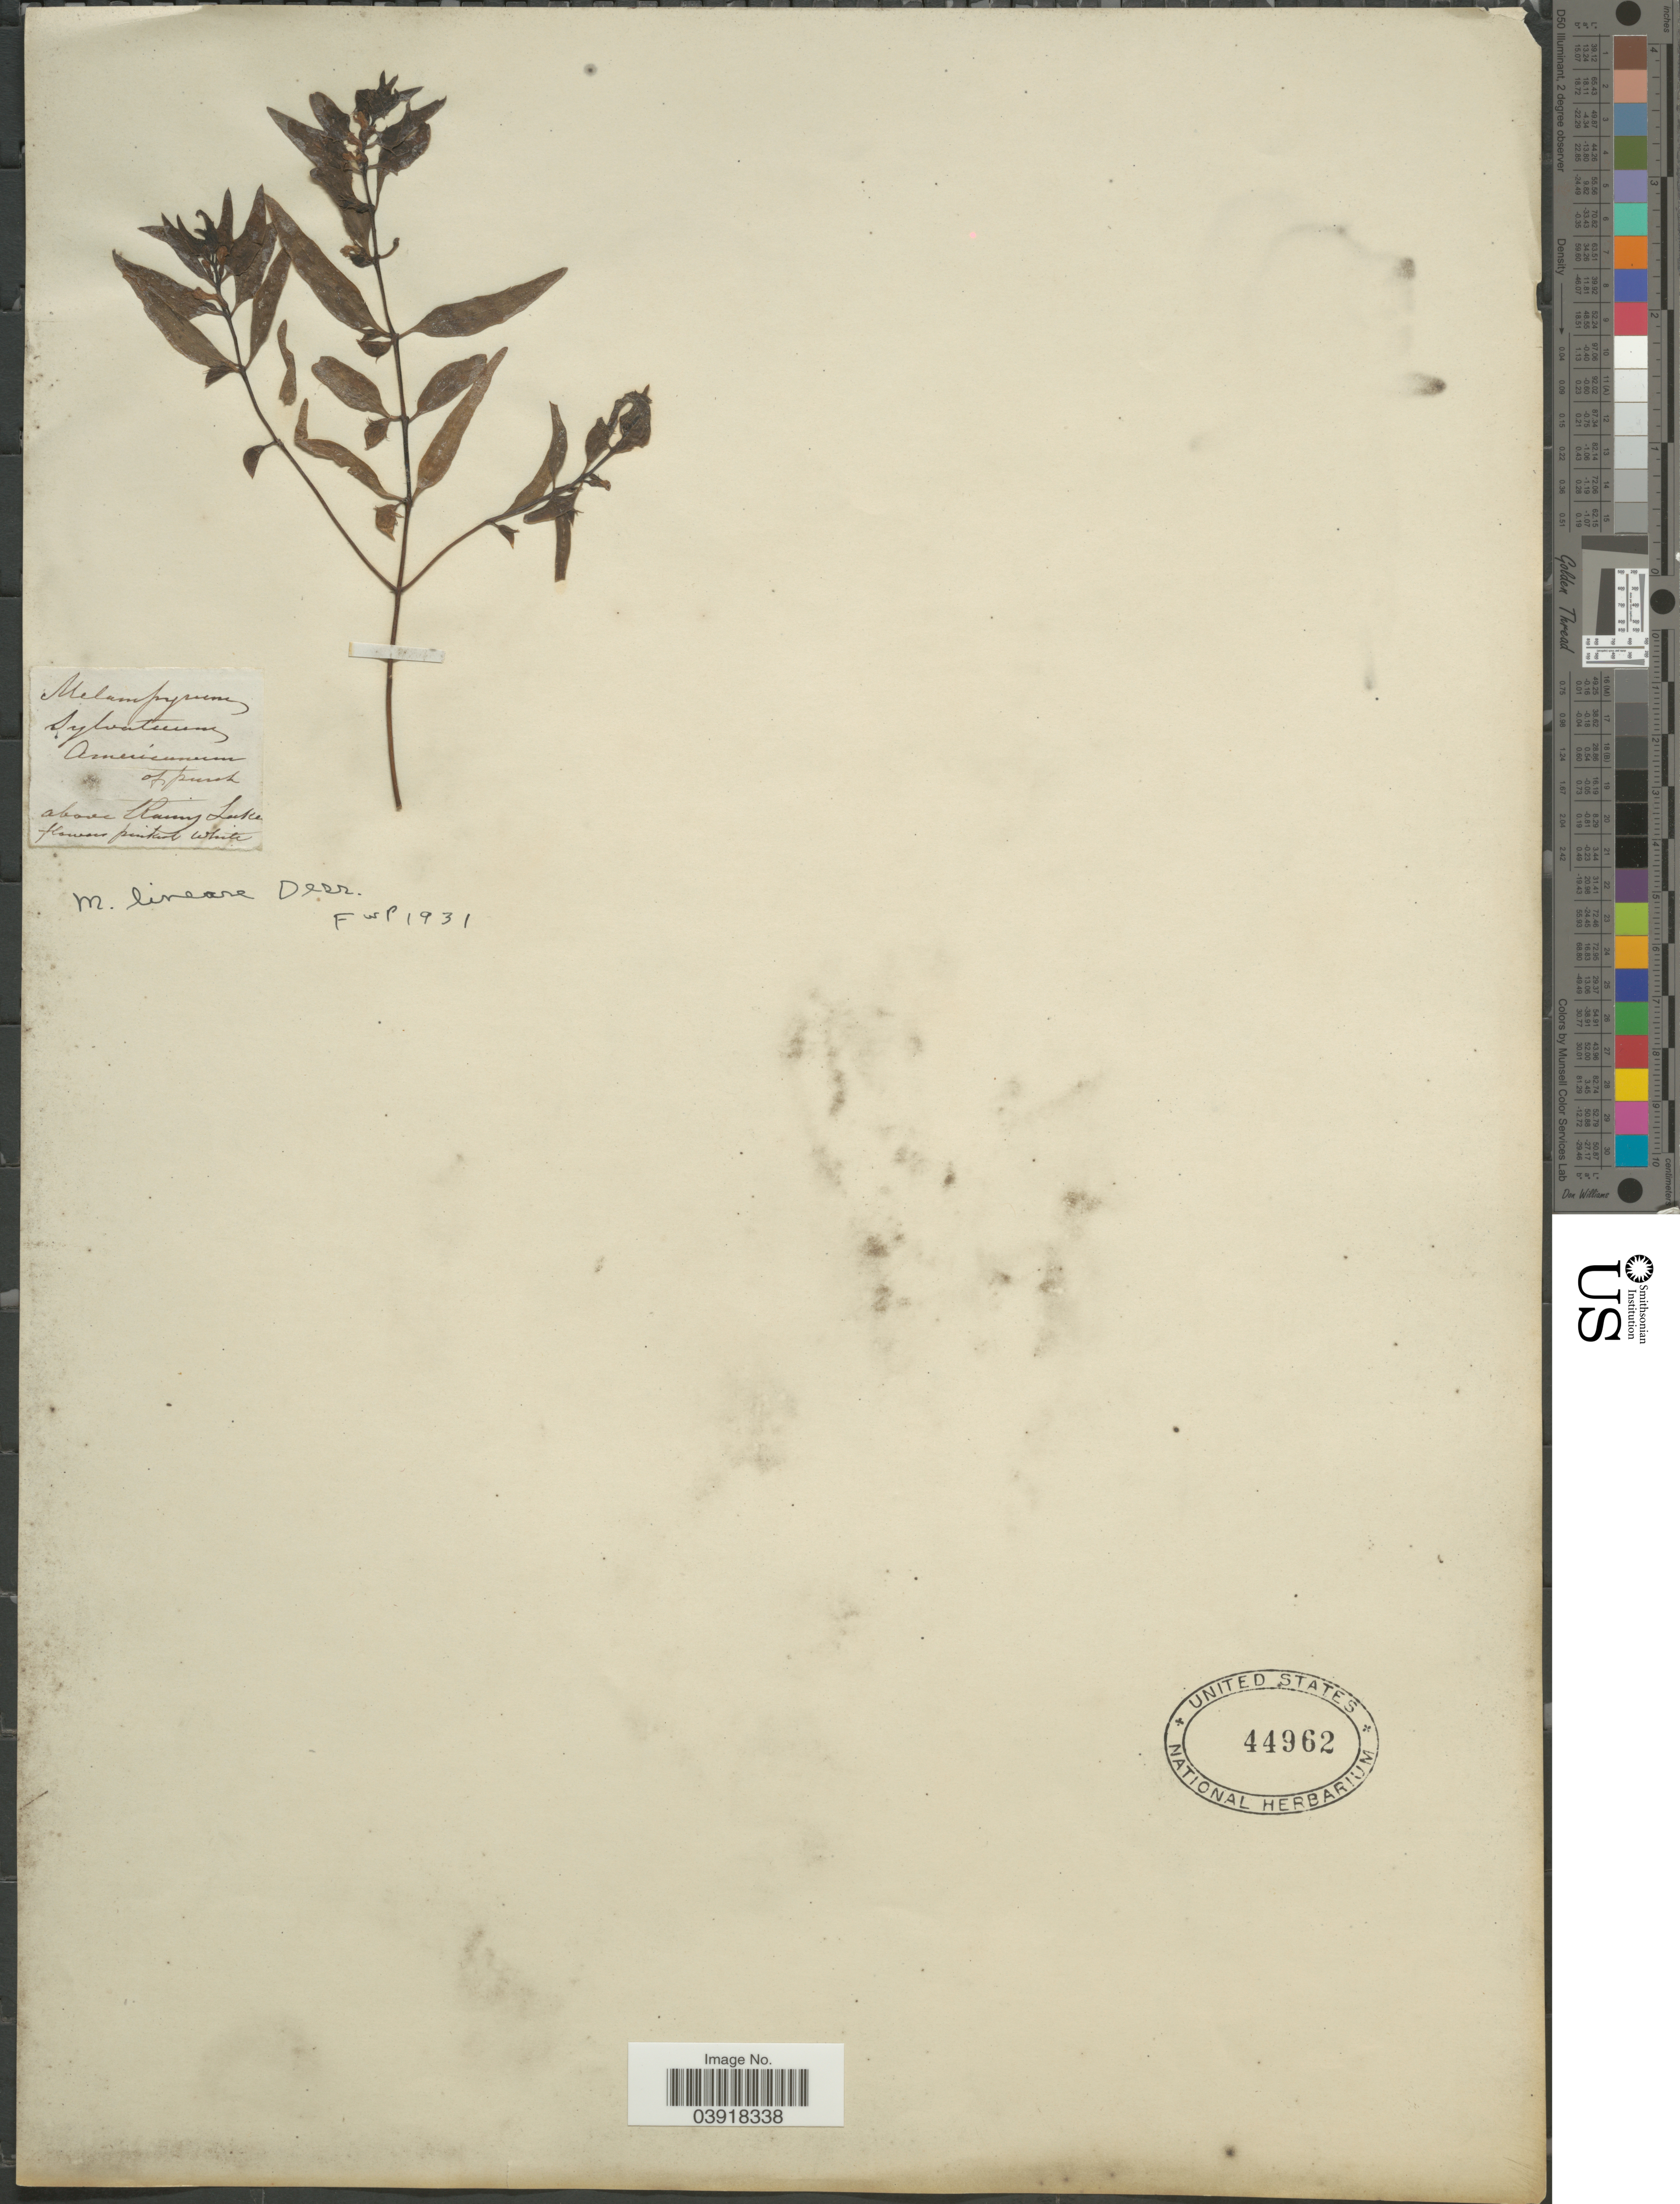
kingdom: Plantae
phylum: Tracheophyta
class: Magnoliopsida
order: Lamiales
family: Orobanchaceae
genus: Melampyrum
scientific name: Melampyrum lineare subsp. typicum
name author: Pennell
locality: Above Rauing Laske. [interpreted]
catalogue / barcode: US 44962